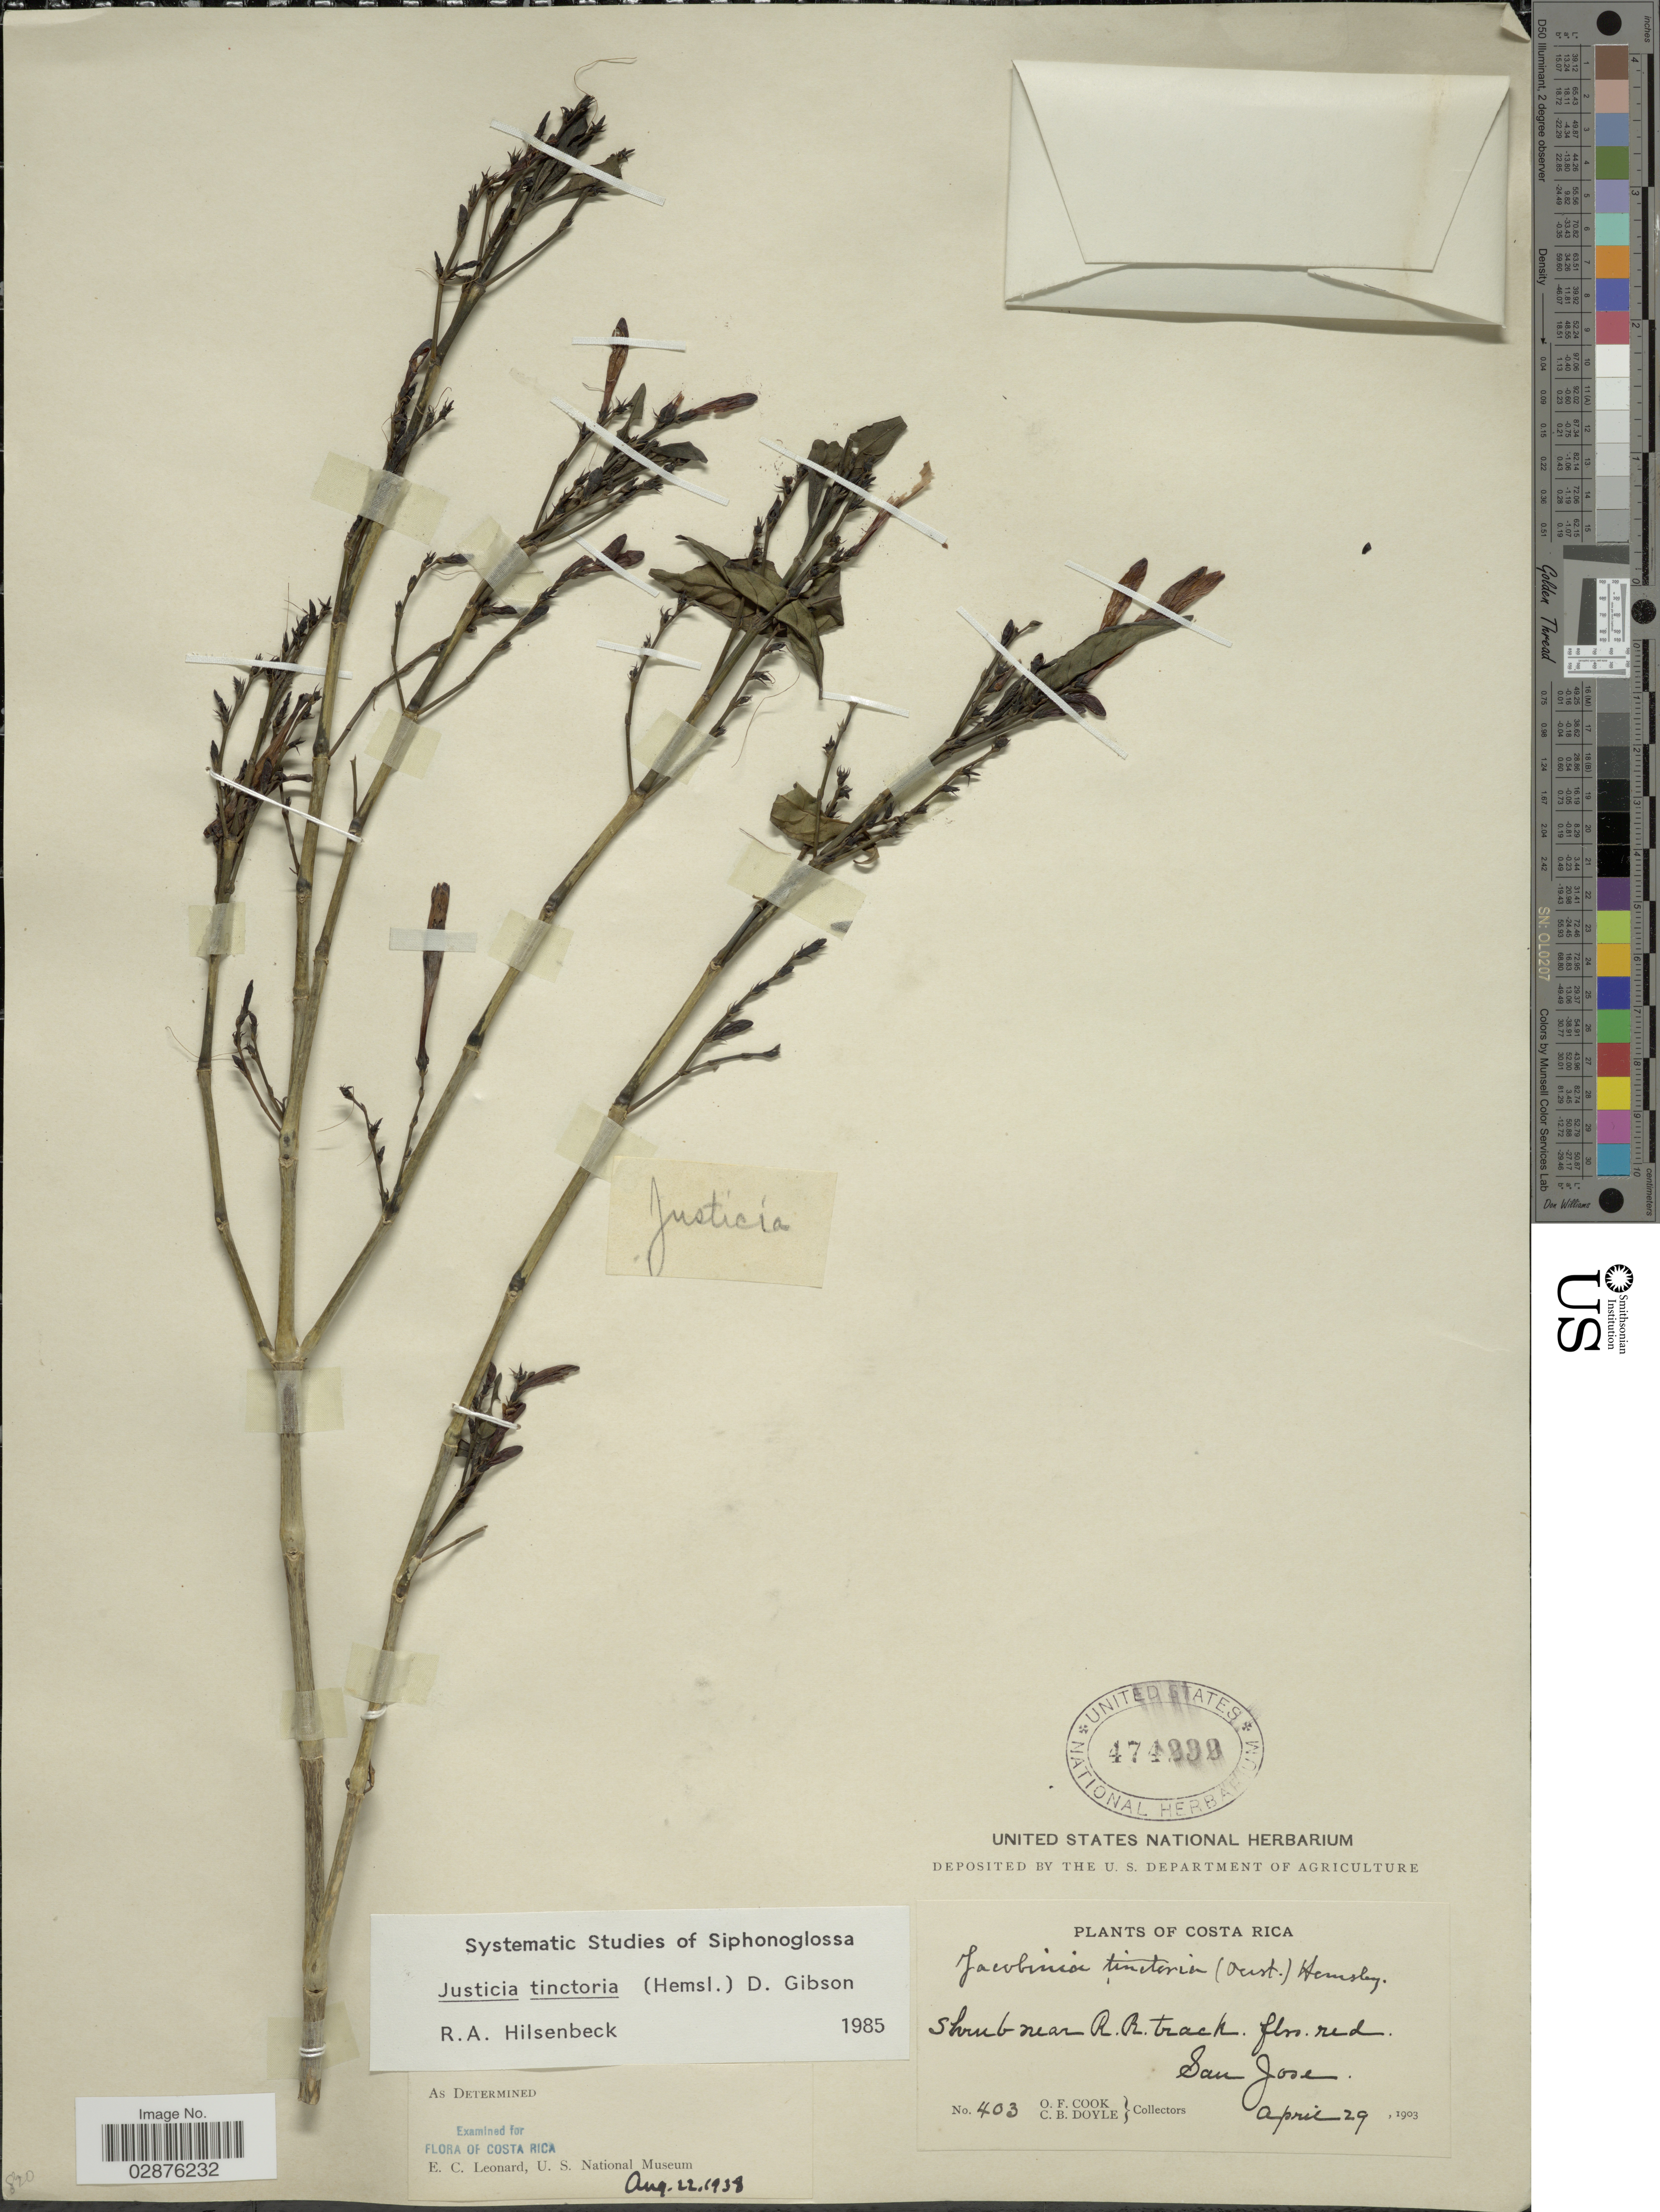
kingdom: Plantae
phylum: Tracheophyta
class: Magnoliopsida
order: Lamiales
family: Acanthaceae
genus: Justicia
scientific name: Justicia colorifera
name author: V.A.W. Graham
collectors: O. F. Cook & C. Doyle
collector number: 403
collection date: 1903-04-29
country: Costa Rica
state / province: San José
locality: Shrub near R.R. track.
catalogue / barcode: US 474232